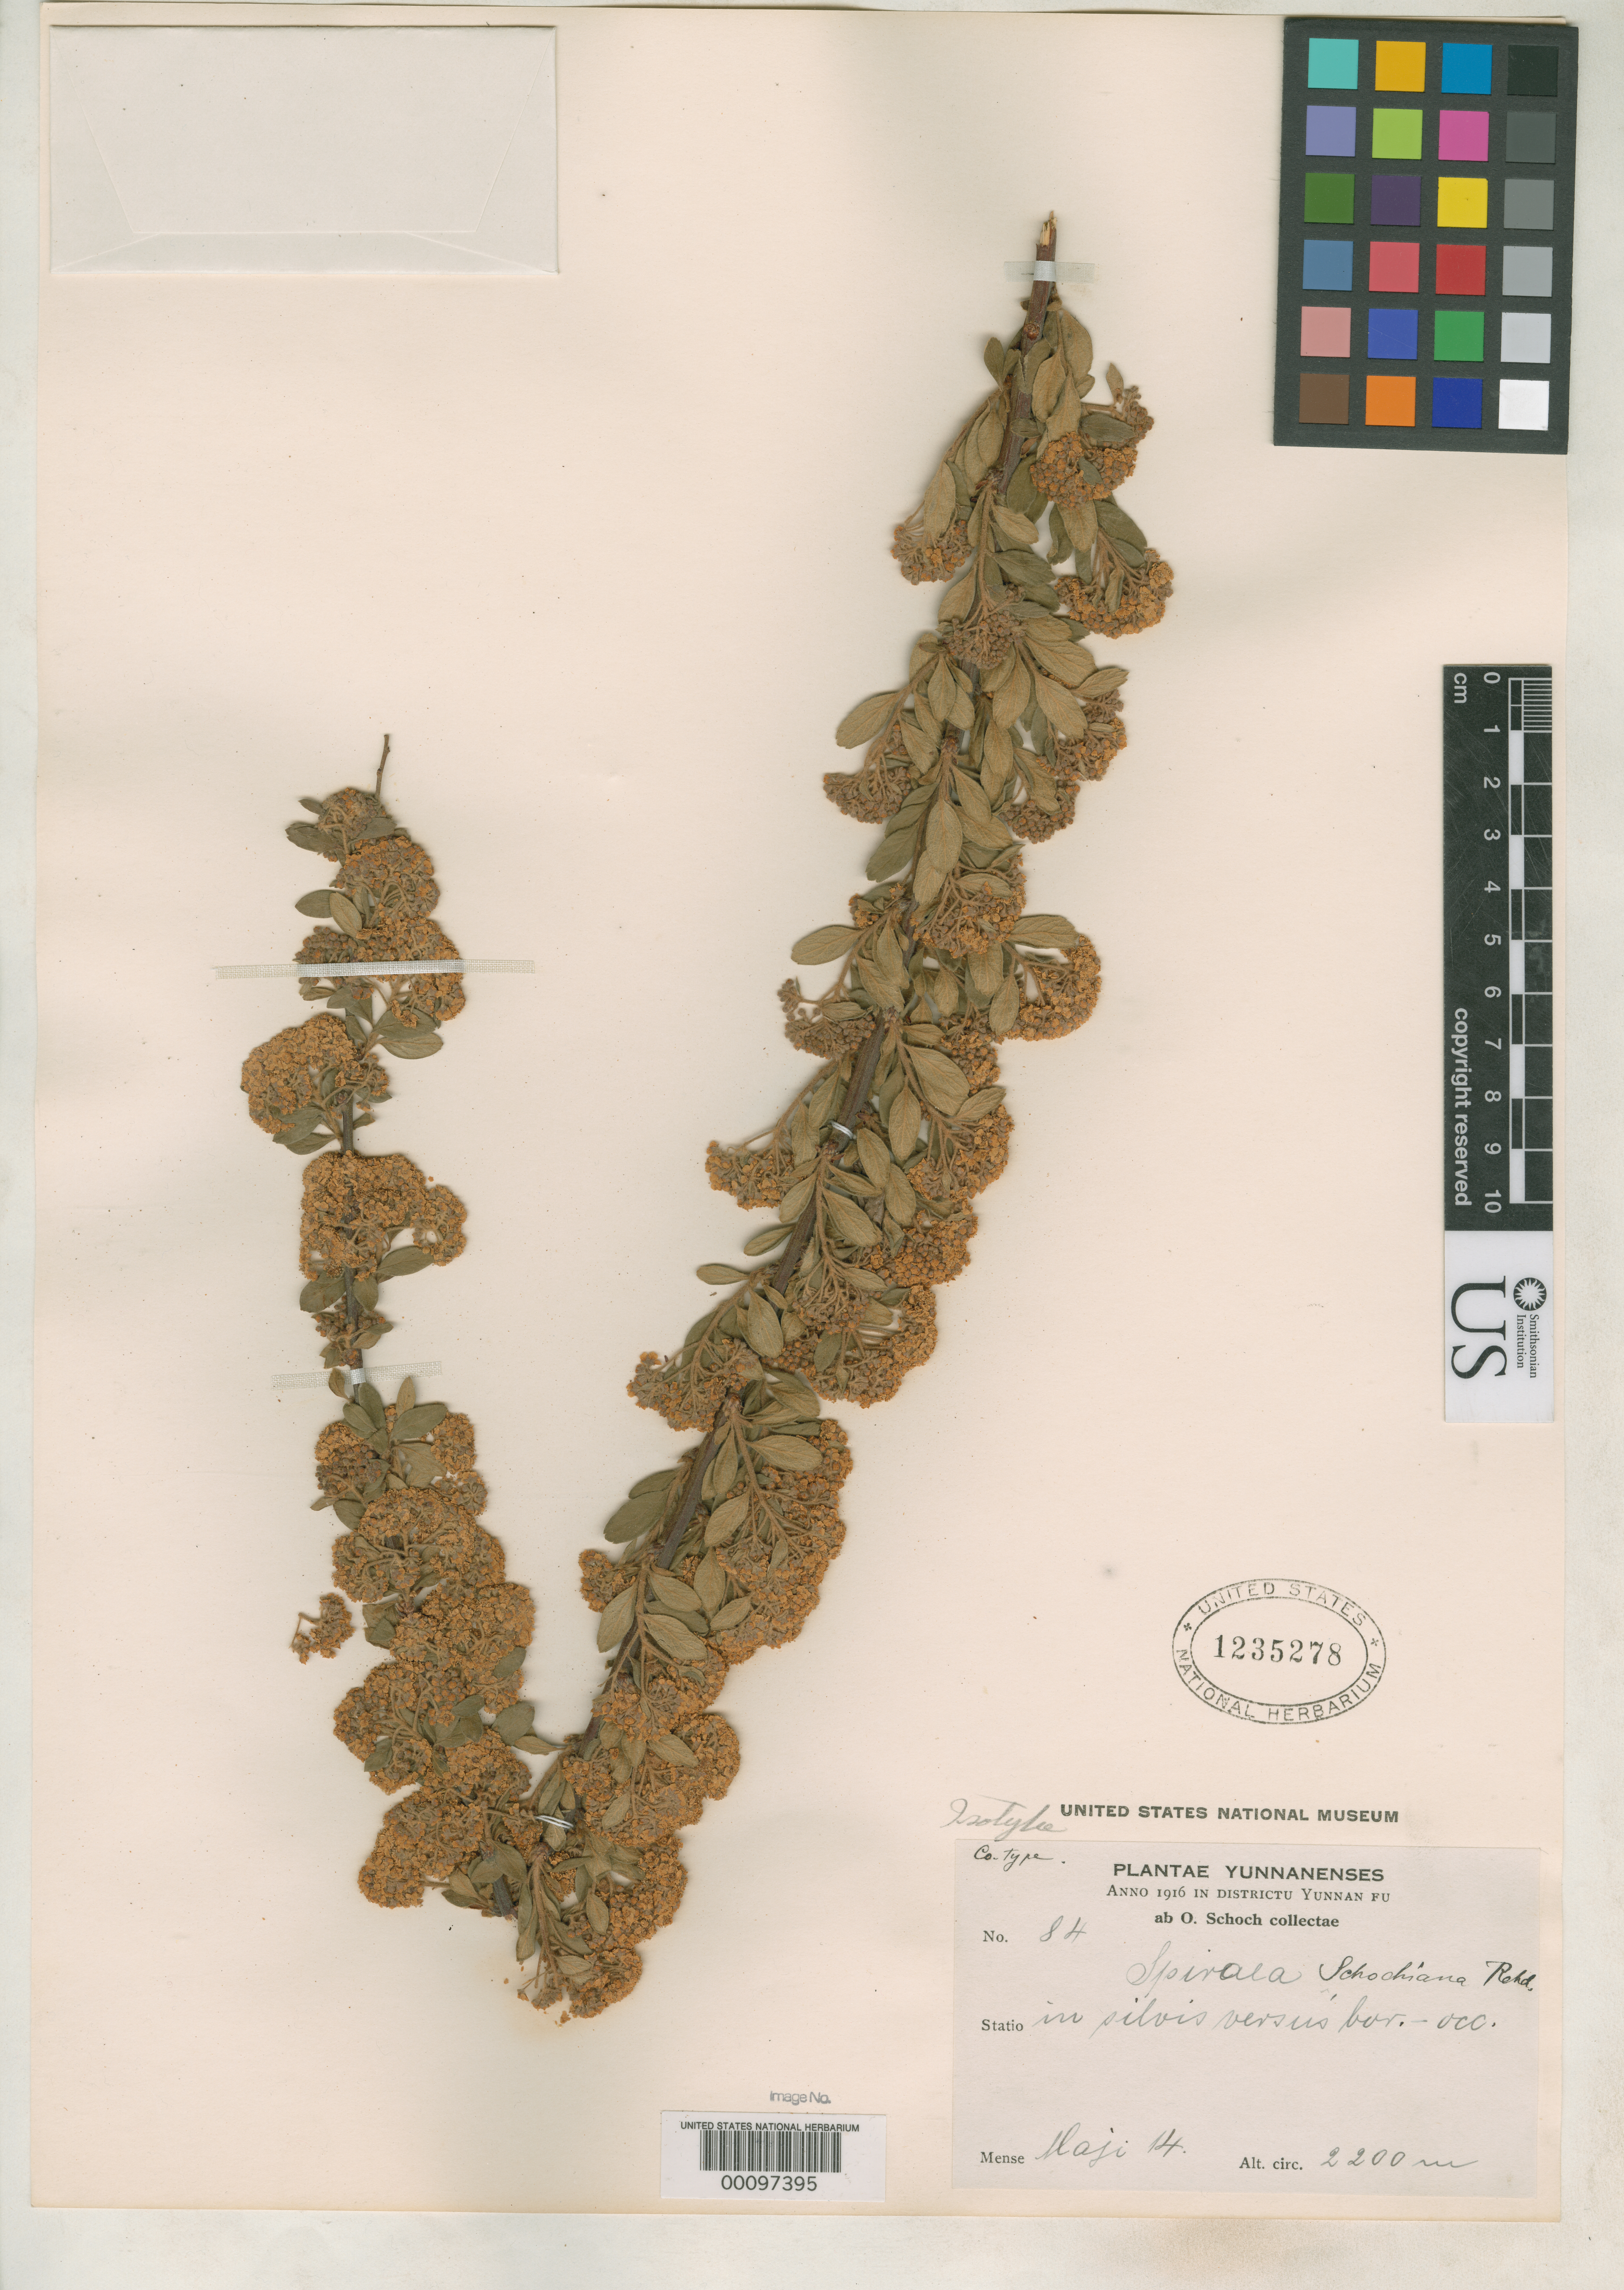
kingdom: Plantae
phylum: Tracheophyta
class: Magnoliopsida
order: Rosales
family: Rosaceae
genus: Spiraea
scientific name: Spiraea schochiana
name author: Rehder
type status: Isotype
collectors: O. Schoch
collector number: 84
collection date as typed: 04 May 1916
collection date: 1916-05-04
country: China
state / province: Yunnan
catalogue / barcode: US 1235278